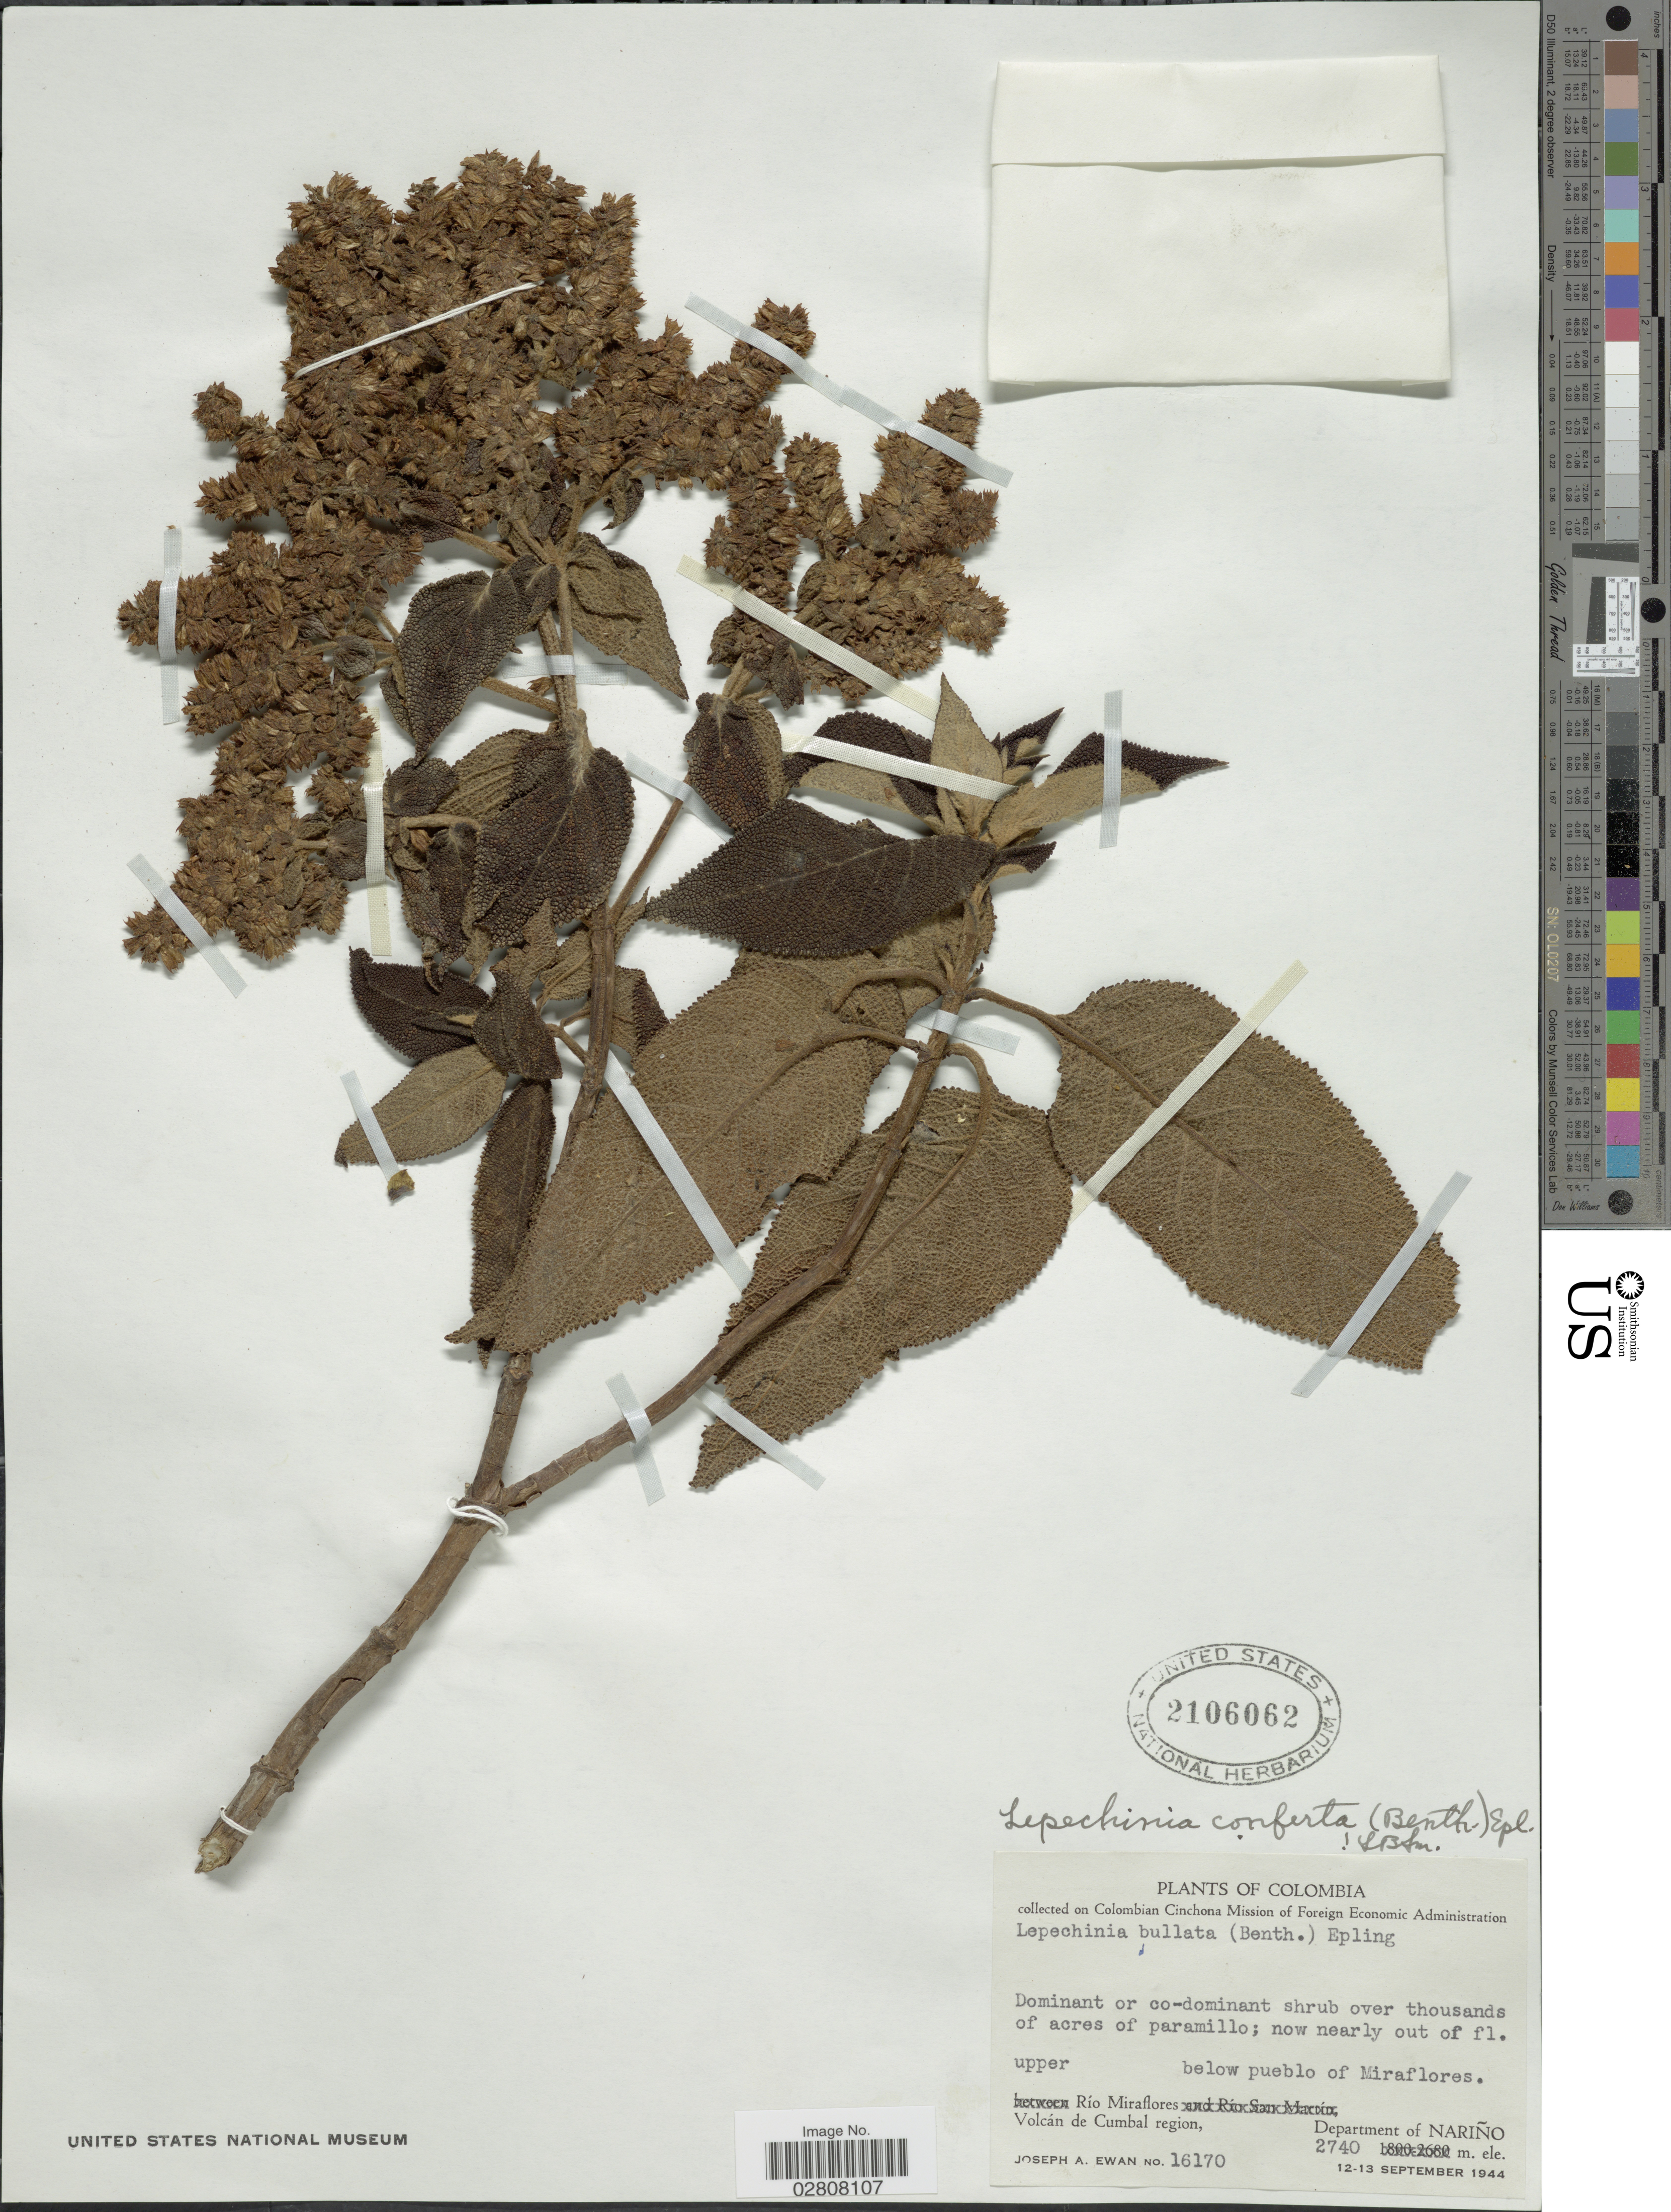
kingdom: Plantae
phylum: Tracheophyta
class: Magnoliopsida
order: Lamiales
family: Lamiaceae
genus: Lepechinia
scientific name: Lepechinia conferta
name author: (Benth.) Epling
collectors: J. A. Ewan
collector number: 16170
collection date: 1944-09-12/1944-09-13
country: Colombia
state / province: Nariño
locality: Upper Río Miraflores below pueblo of Miraflores. Volcán de Cumbal region, Department of Nariño.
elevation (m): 2740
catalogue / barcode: US 2106062